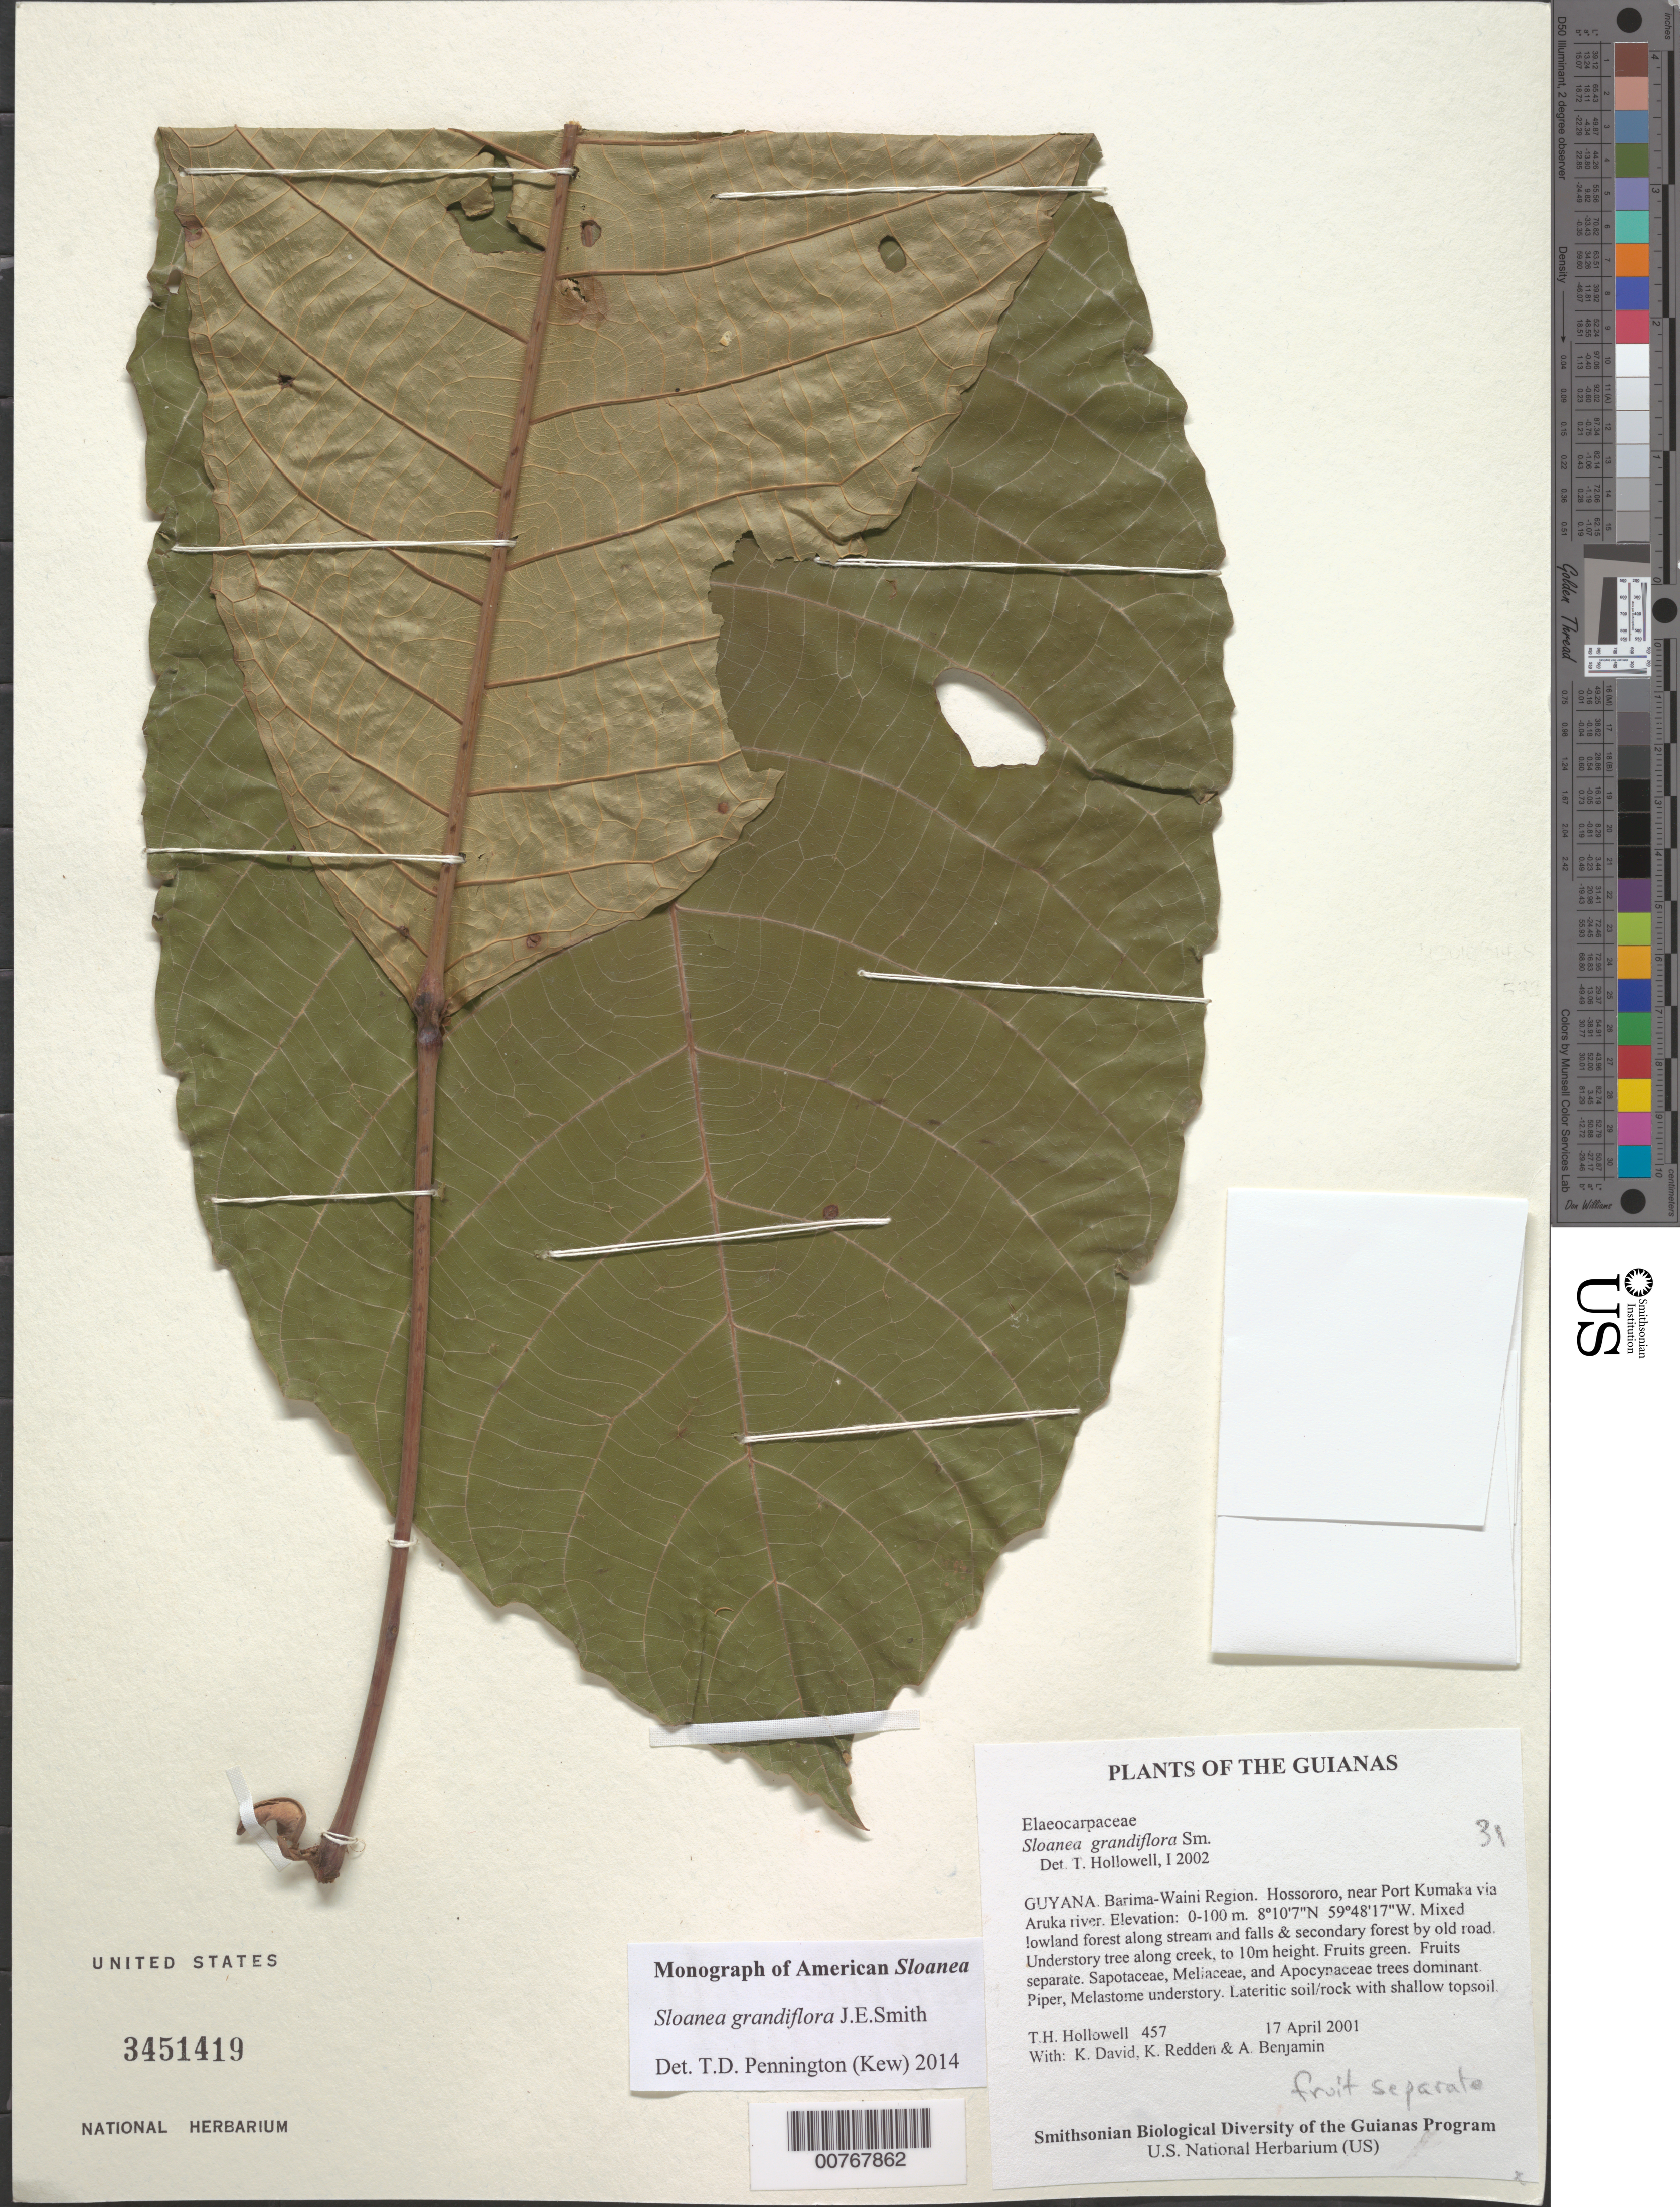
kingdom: Plantae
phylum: Tracheophyta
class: Magnoliopsida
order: Oxalidales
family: Elaeocarpaceae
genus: Sloanea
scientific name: Sloanea grandiflora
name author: Sm.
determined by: Pennington, T. D., (K)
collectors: T. Hollowell, K. David, K. M. Redden & A. Benjamin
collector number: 457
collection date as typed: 17 April 2001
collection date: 2001-04-17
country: Guyana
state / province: Barima-Waini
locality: Hossororo, near Port Kumaka via Aruka river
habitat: Mixed lowland forest along stream and falls & secondary forest by old road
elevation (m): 0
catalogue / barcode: US 3451419